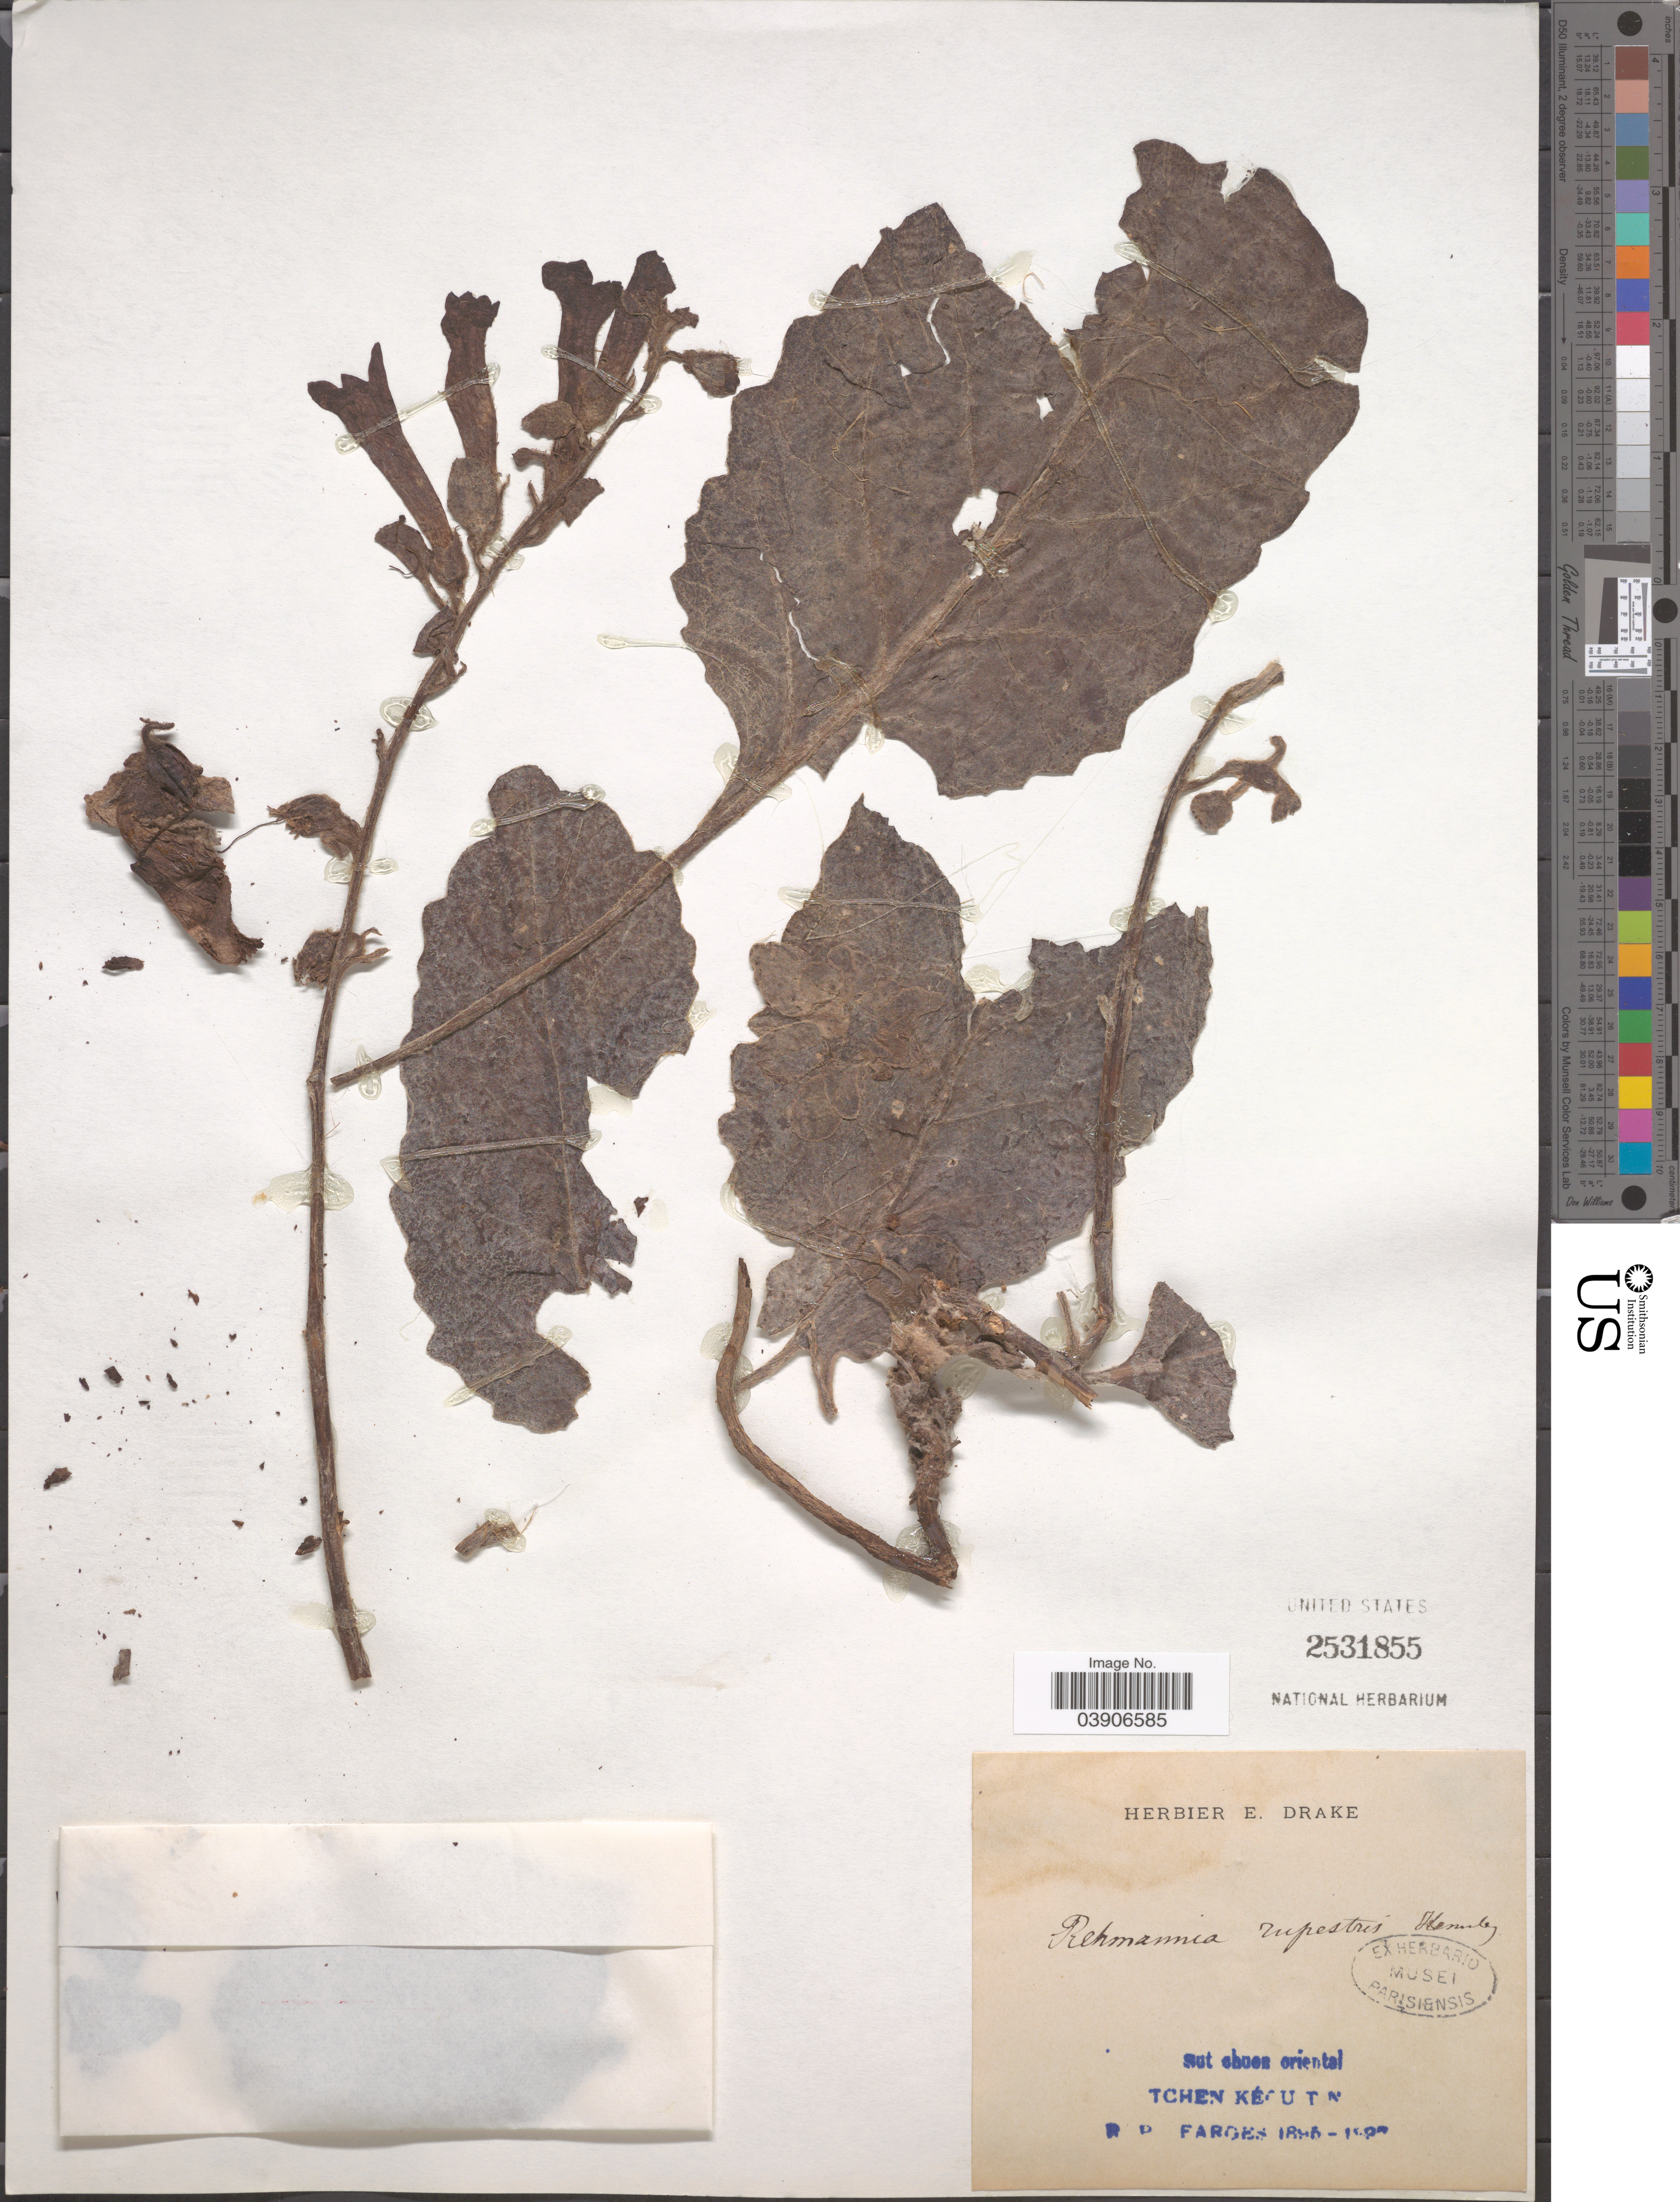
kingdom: Plantae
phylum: Tracheophyta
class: Magnoliopsida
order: Lamiales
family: Rehmanniaceae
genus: Triaenophora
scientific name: Triaenophora rupestris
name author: (Hemsl.) Soler.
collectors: R. Farges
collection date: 1895/1896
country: China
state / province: Sichuan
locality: Sut ebuen oriental. Tchen Kéoutin.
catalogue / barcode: US 2531855